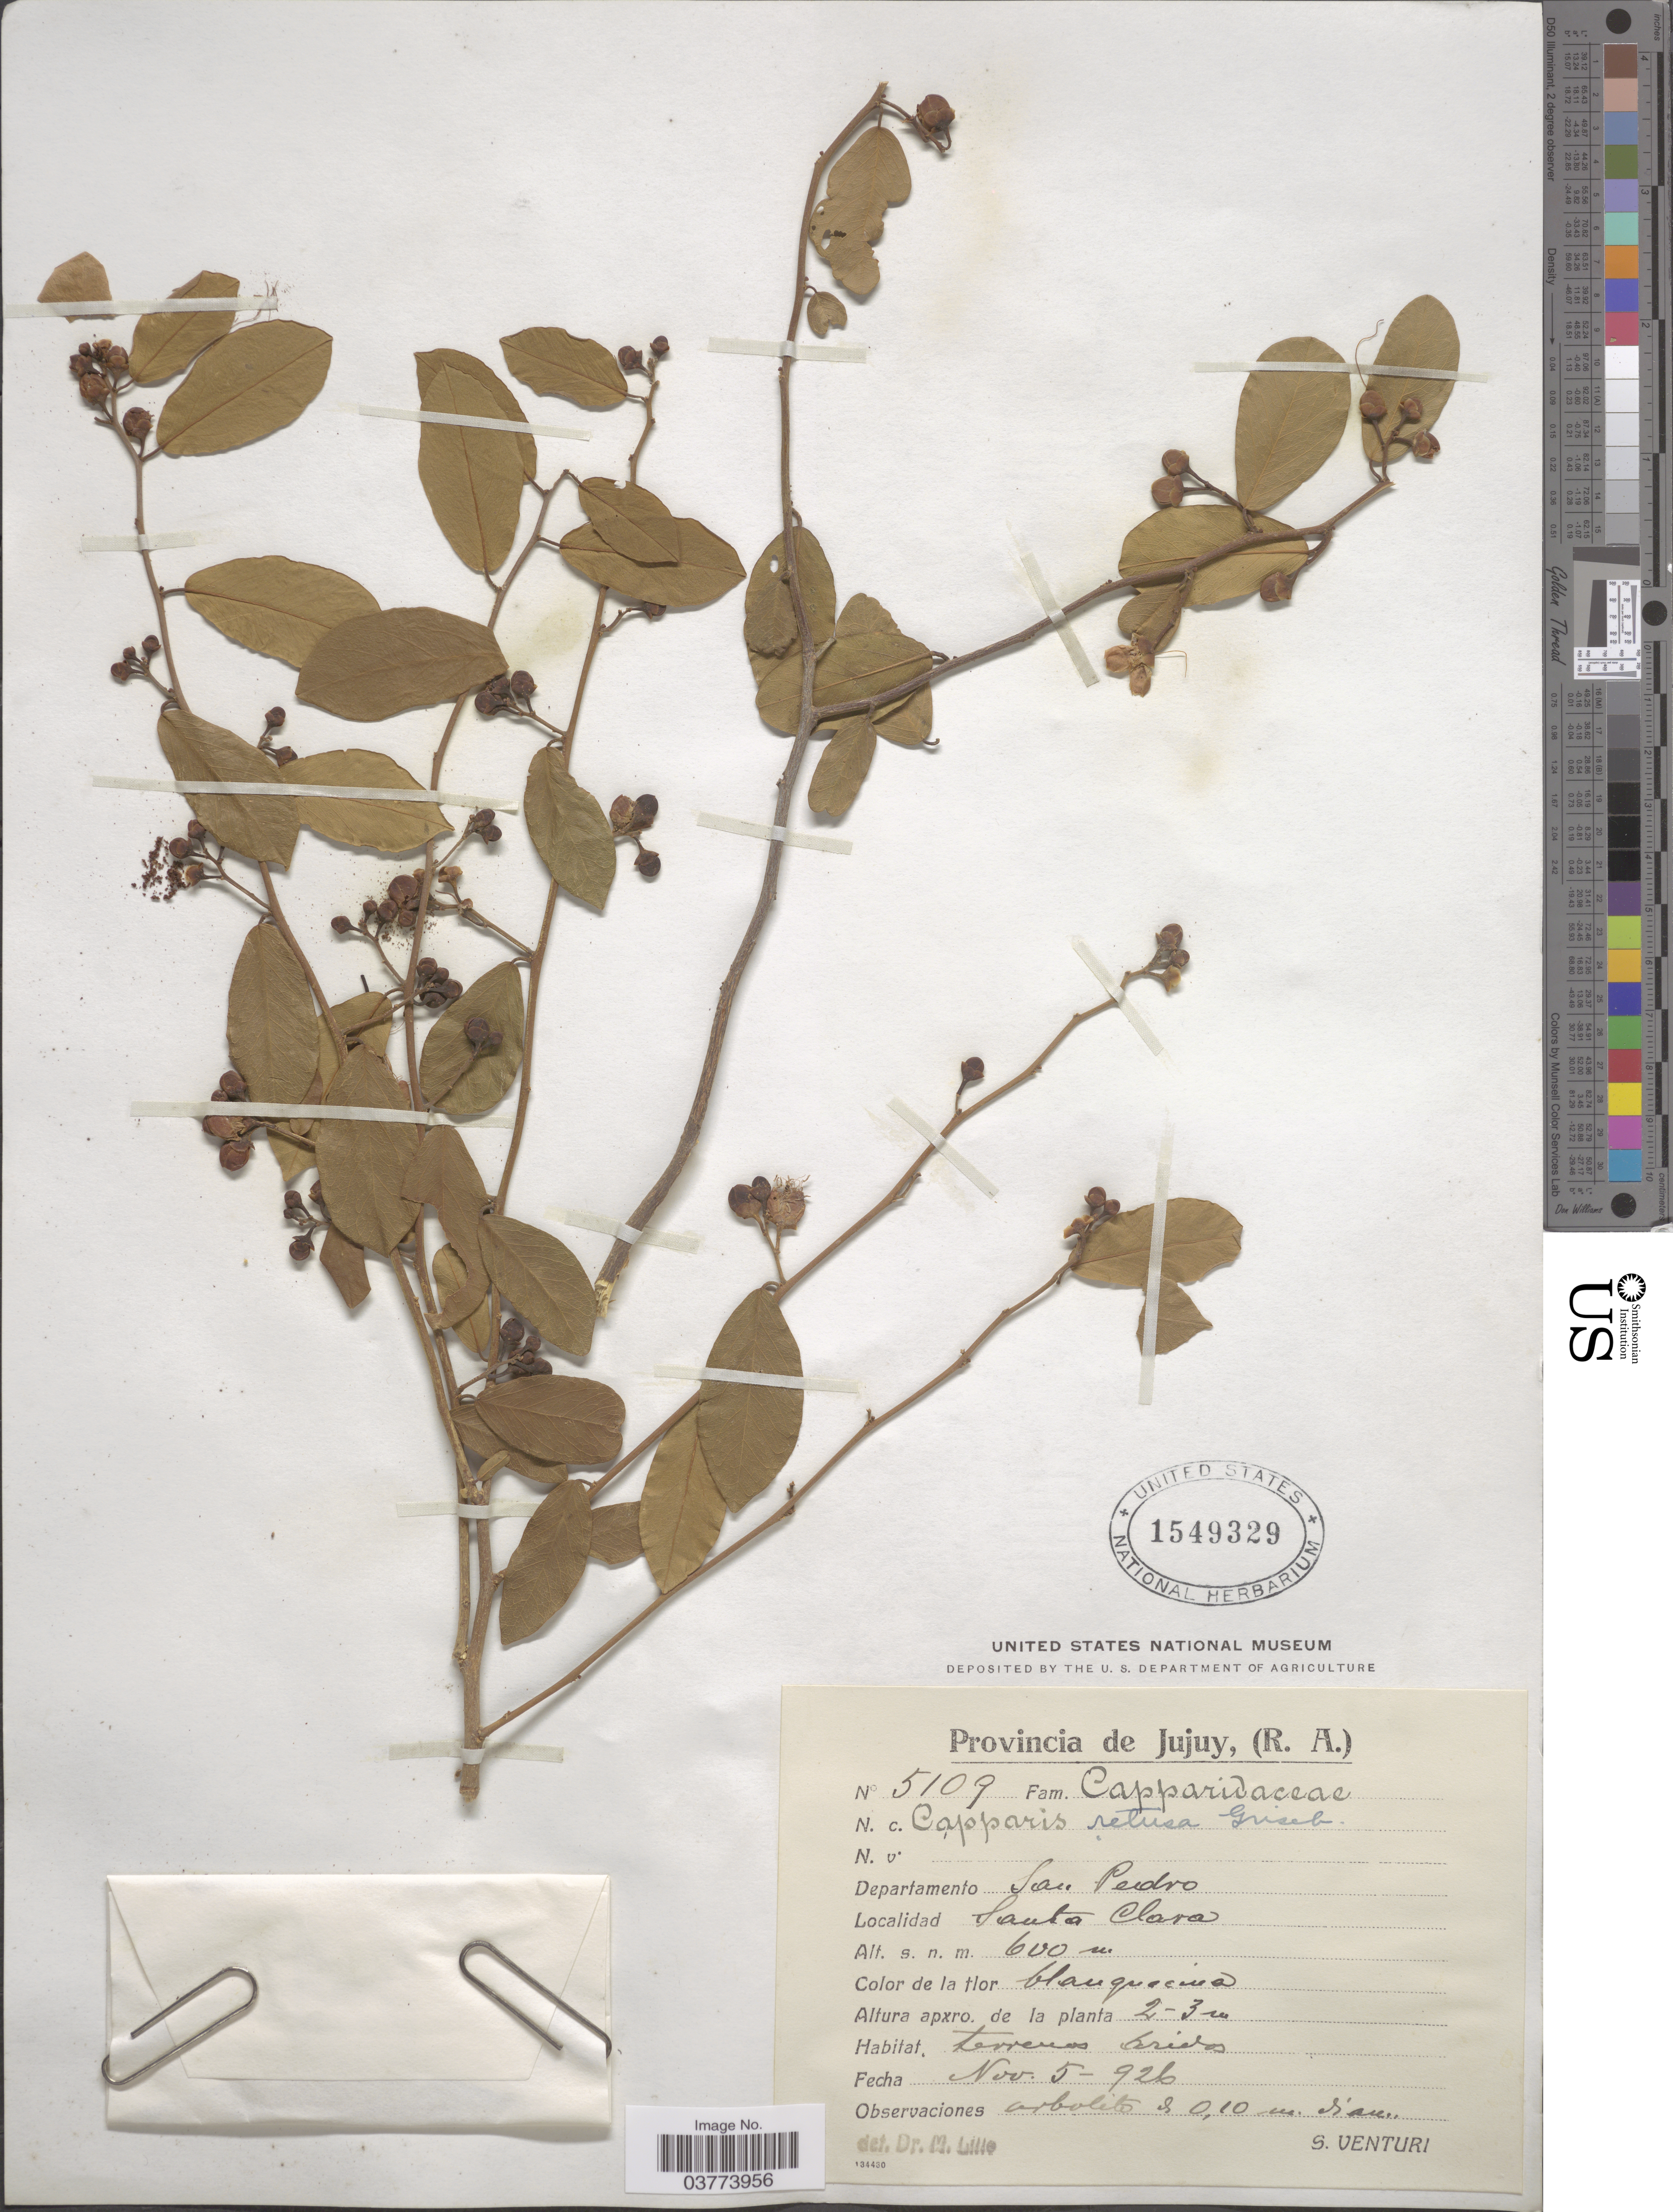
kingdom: Plantae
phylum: Tracheophyta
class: Magnoliopsida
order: Brassicales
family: Capparaceae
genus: Cynophalla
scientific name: Cynophalla retusa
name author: (Griseb.) Cornejo & Iltis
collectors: S. Venturi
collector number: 5109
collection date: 1926-11-05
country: Argentina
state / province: Jujuy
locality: Departamento San Pedro. Santa Clara.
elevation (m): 600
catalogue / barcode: US 1549329